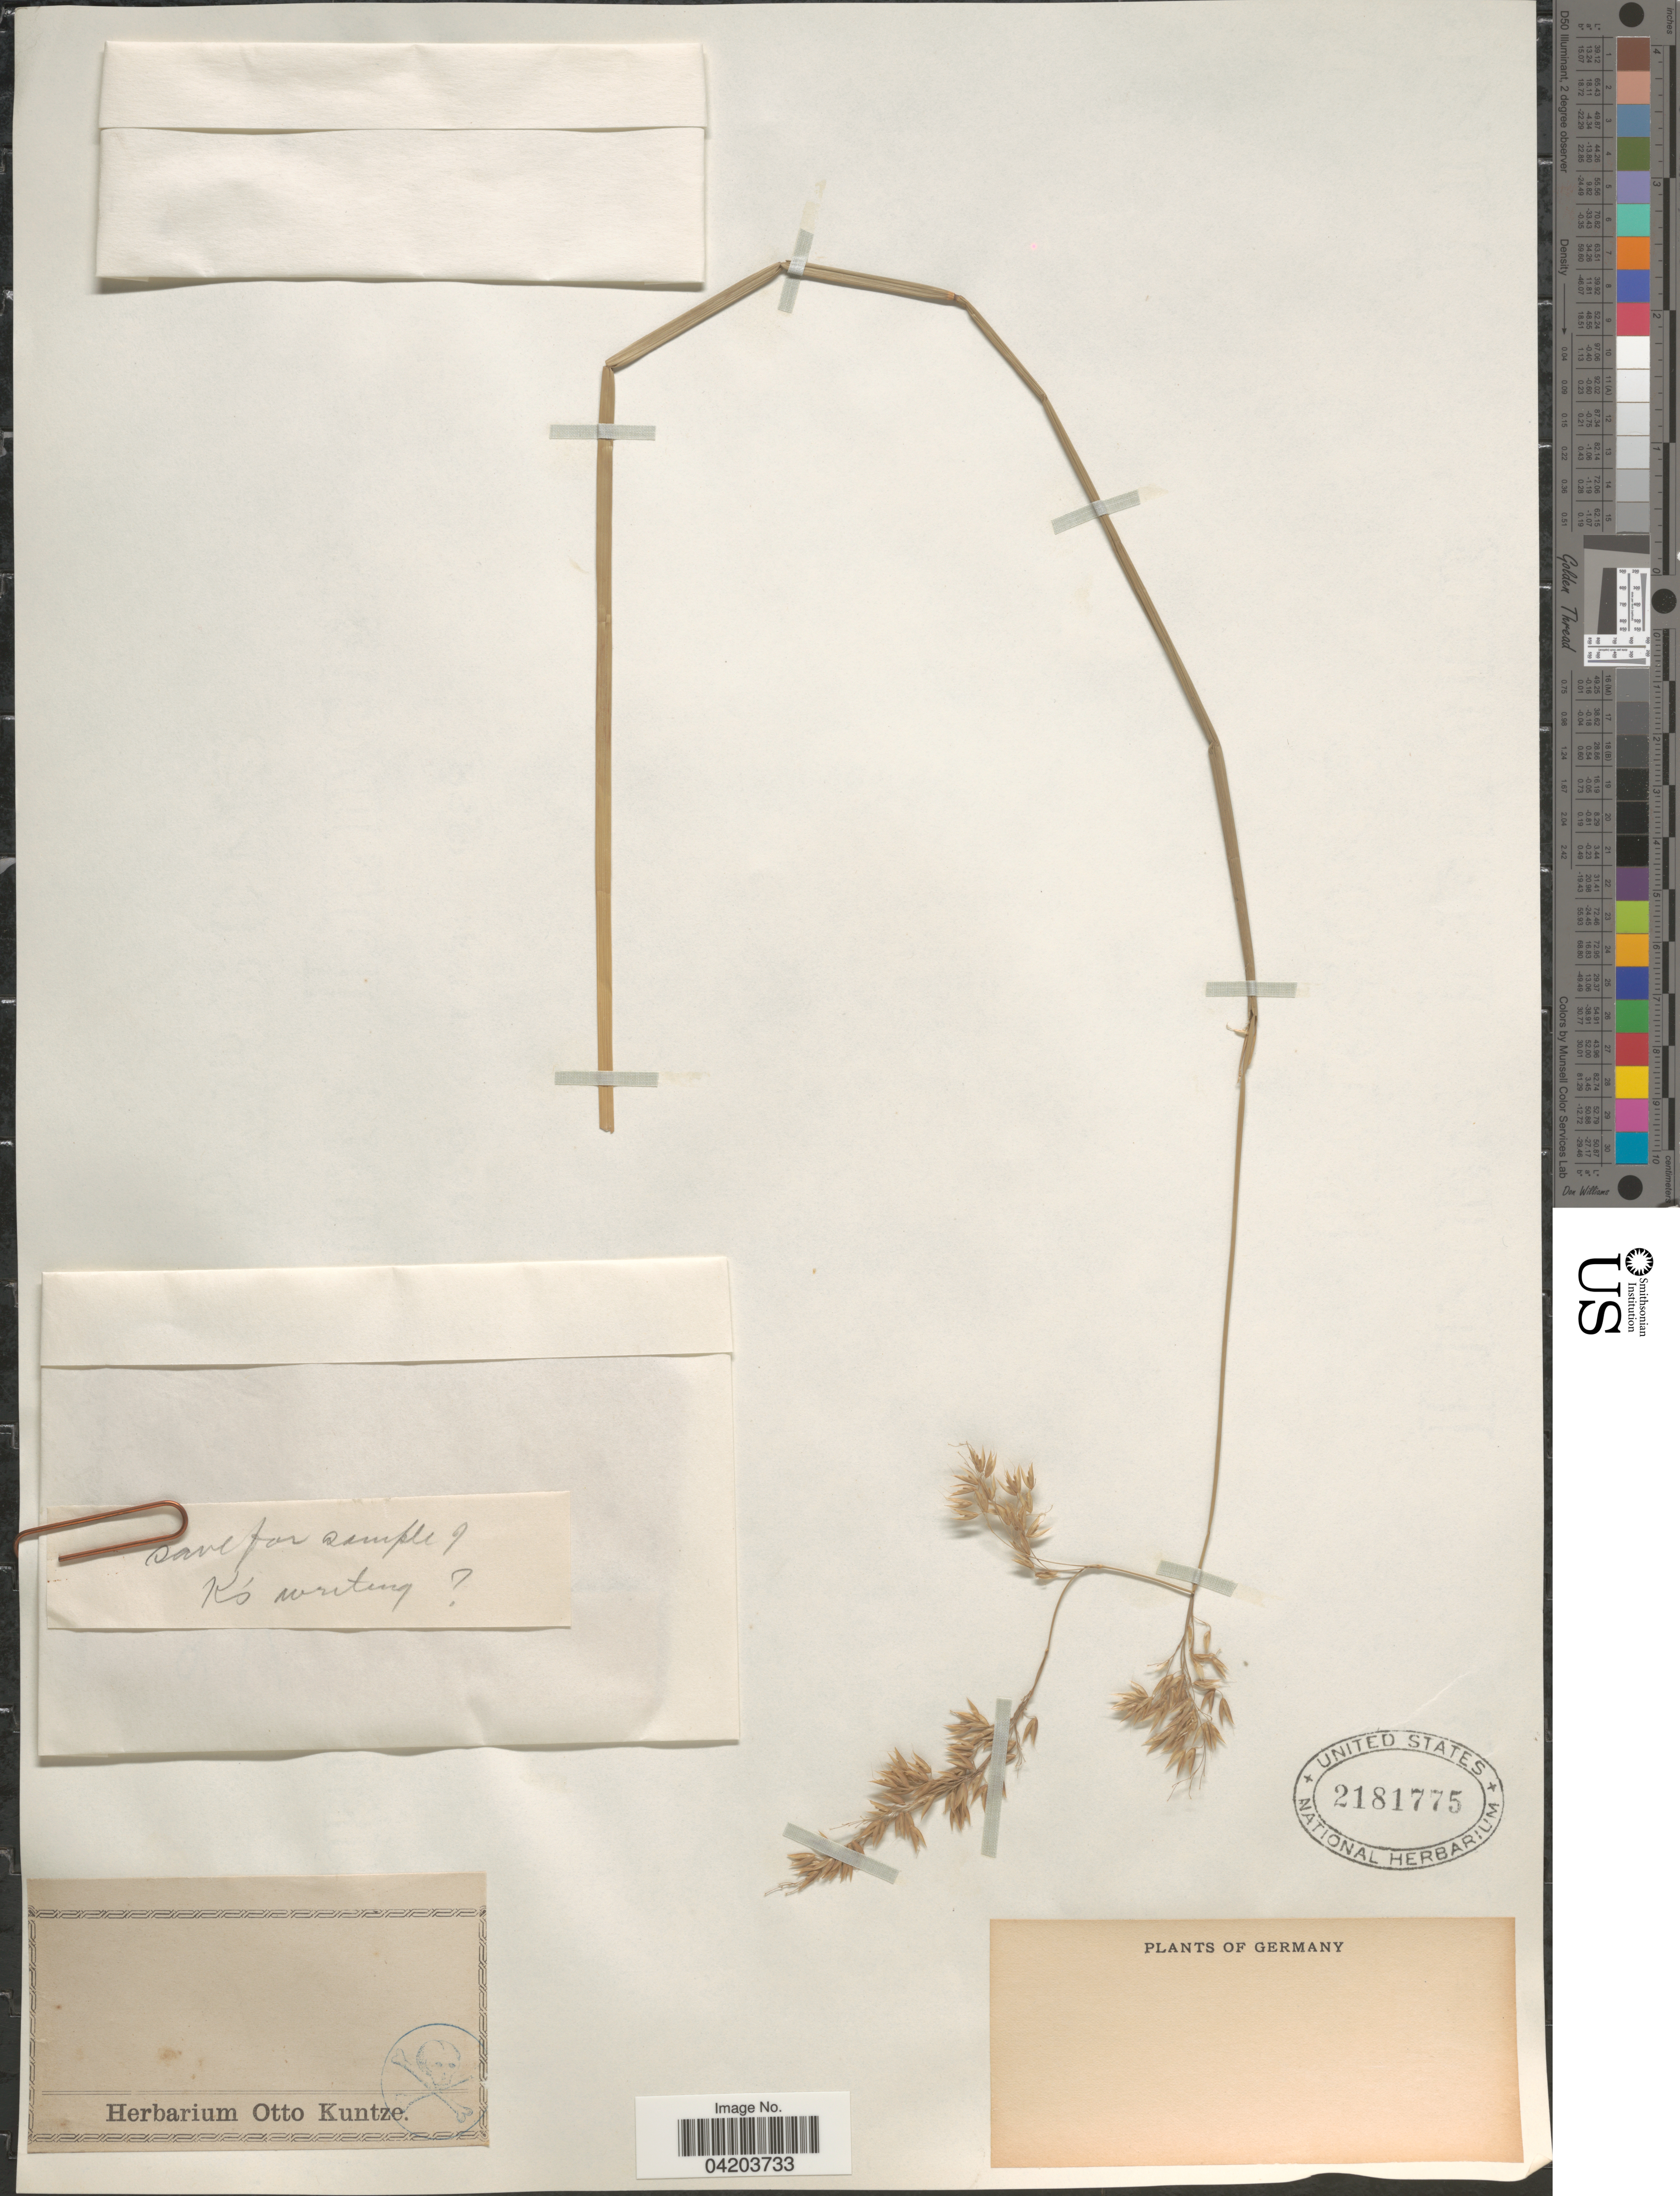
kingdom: Plantae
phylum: Tracheophyta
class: Liliopsida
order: Poales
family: Poaceae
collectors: ex herb. Otto Kuntze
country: Germany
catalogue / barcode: US 2181775